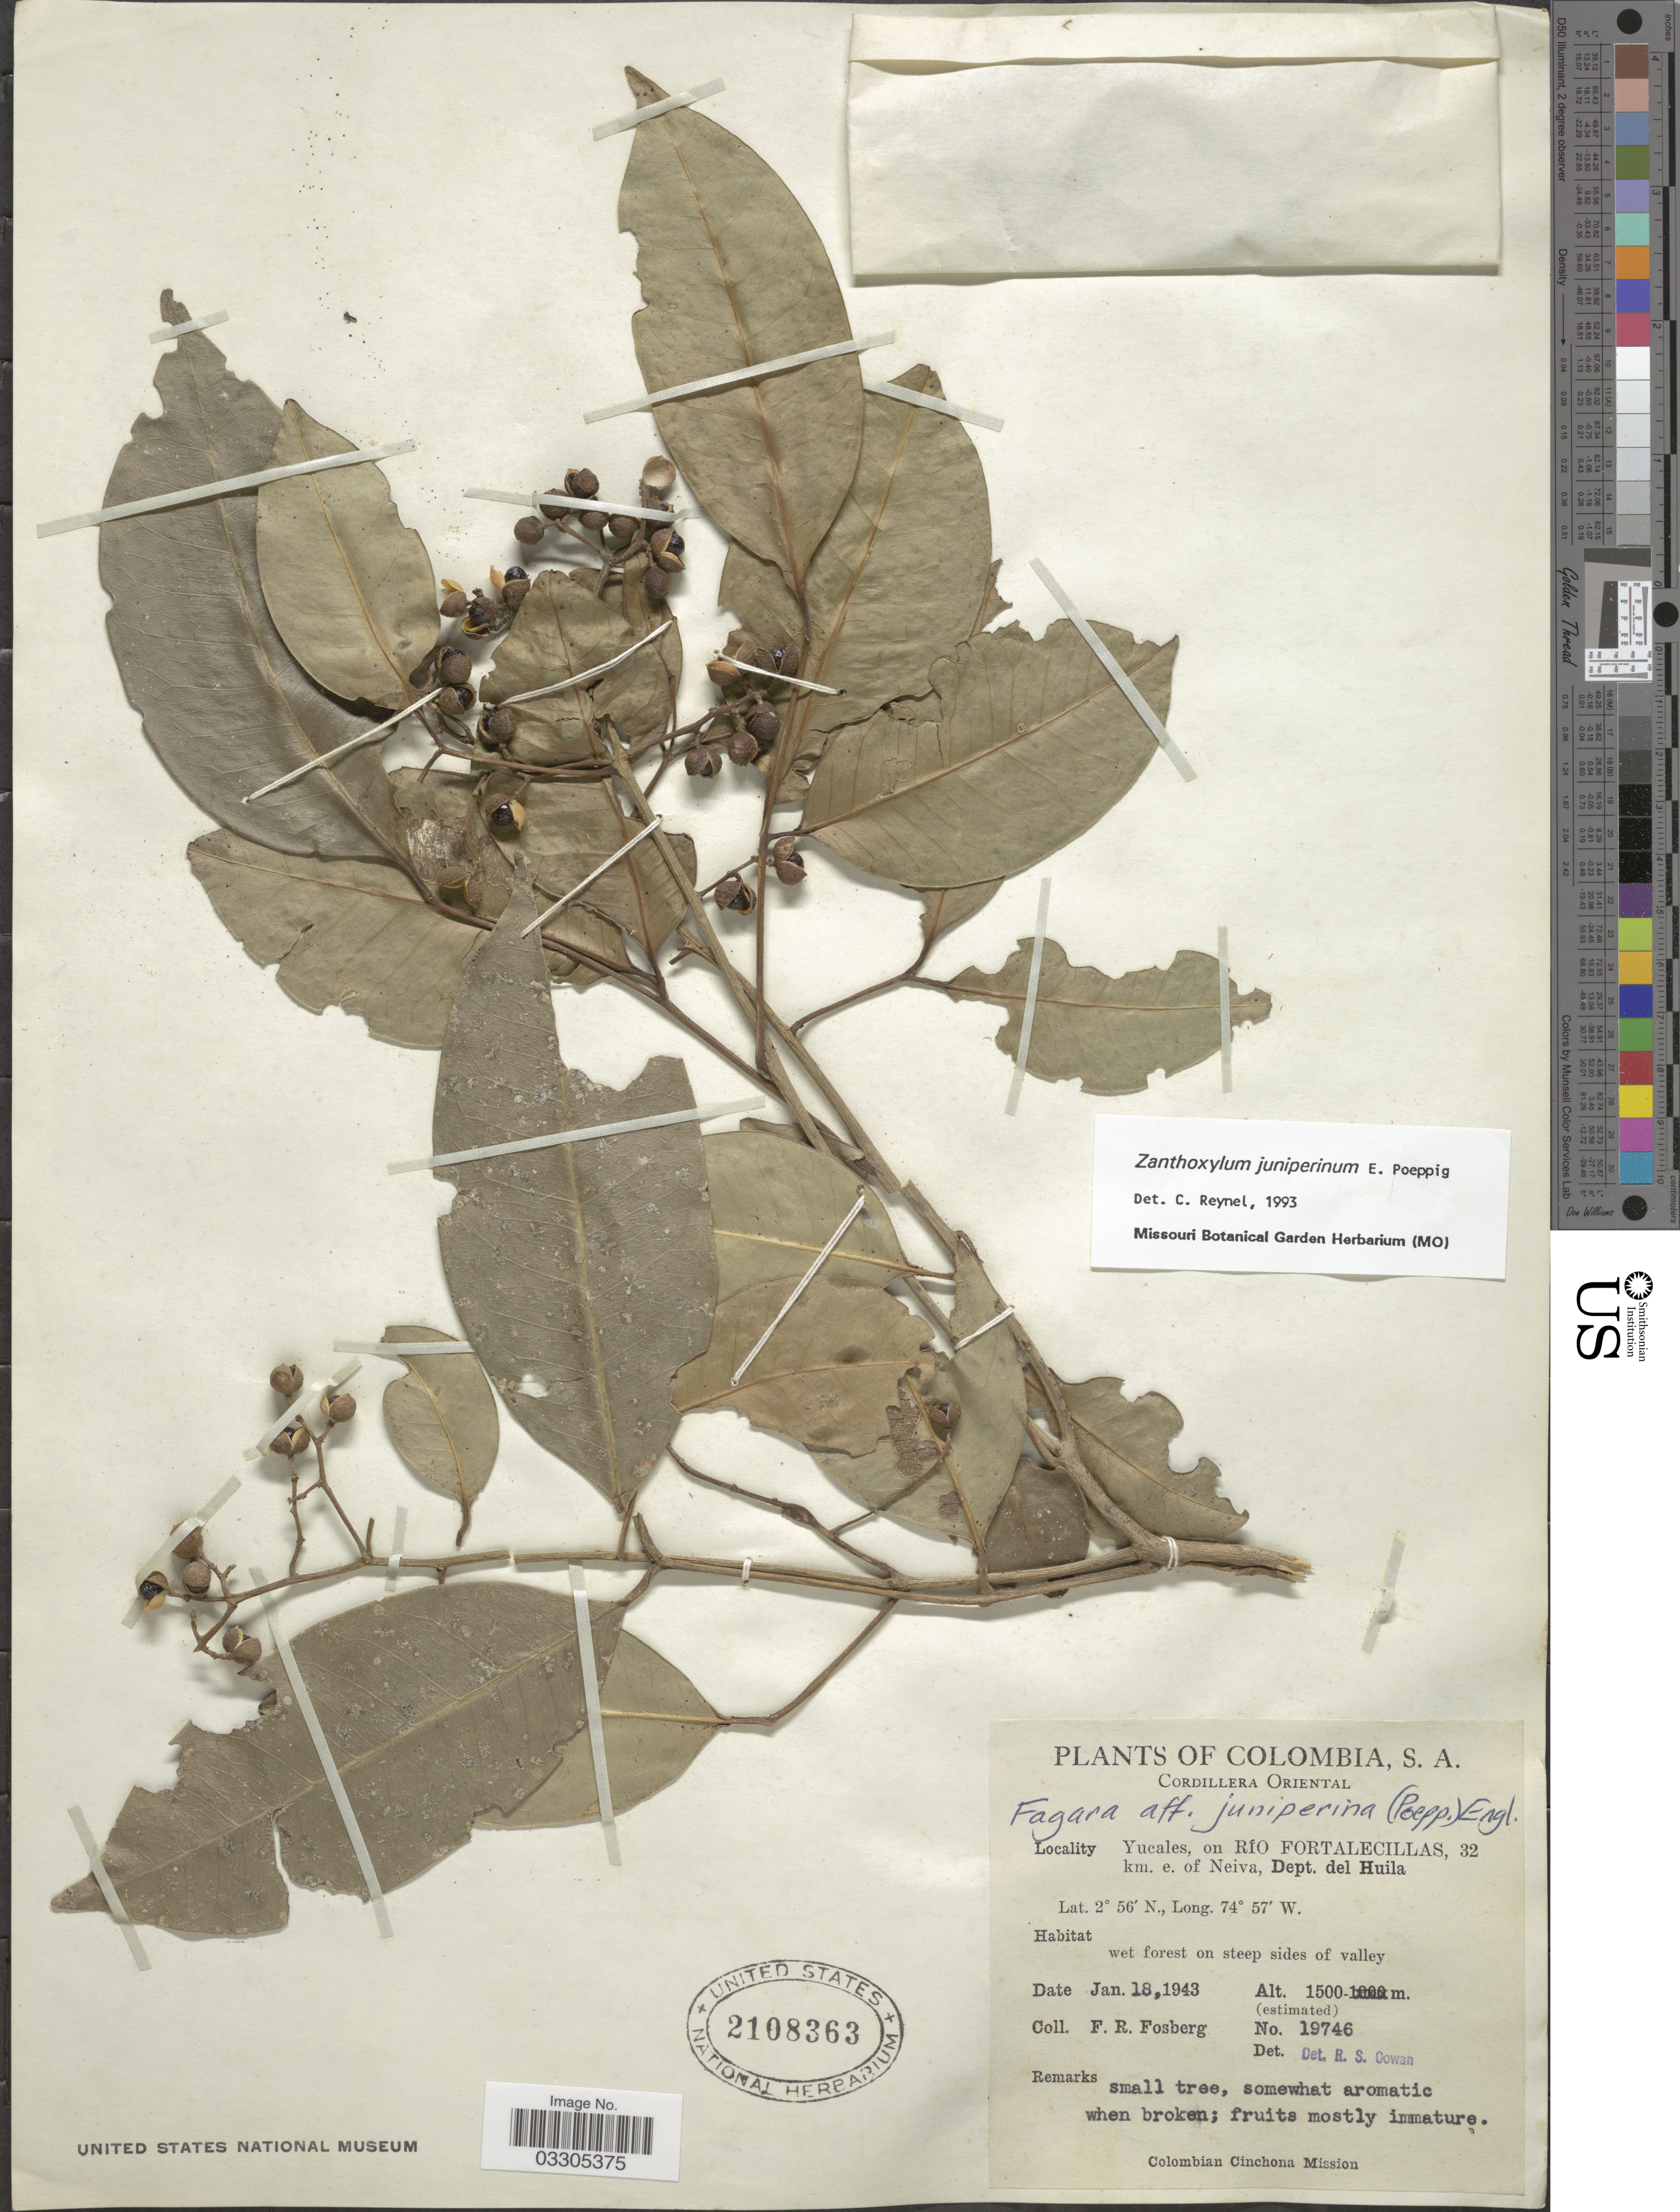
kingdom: Plantae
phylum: Tracheophyta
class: Magnoliopsida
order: Sapindales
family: Rutaceae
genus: Zanthoxylum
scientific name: Zanthoxylum juniperinum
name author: Poepp.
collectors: F. R. Fosberg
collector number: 19746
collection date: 1943-01-18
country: Colombia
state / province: Huila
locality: Cordillera Oriental. Yucales, on Río Fortalecillas, 32 km. e. of Neiva, Dept. del Huila.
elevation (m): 1500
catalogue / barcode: US 2108363